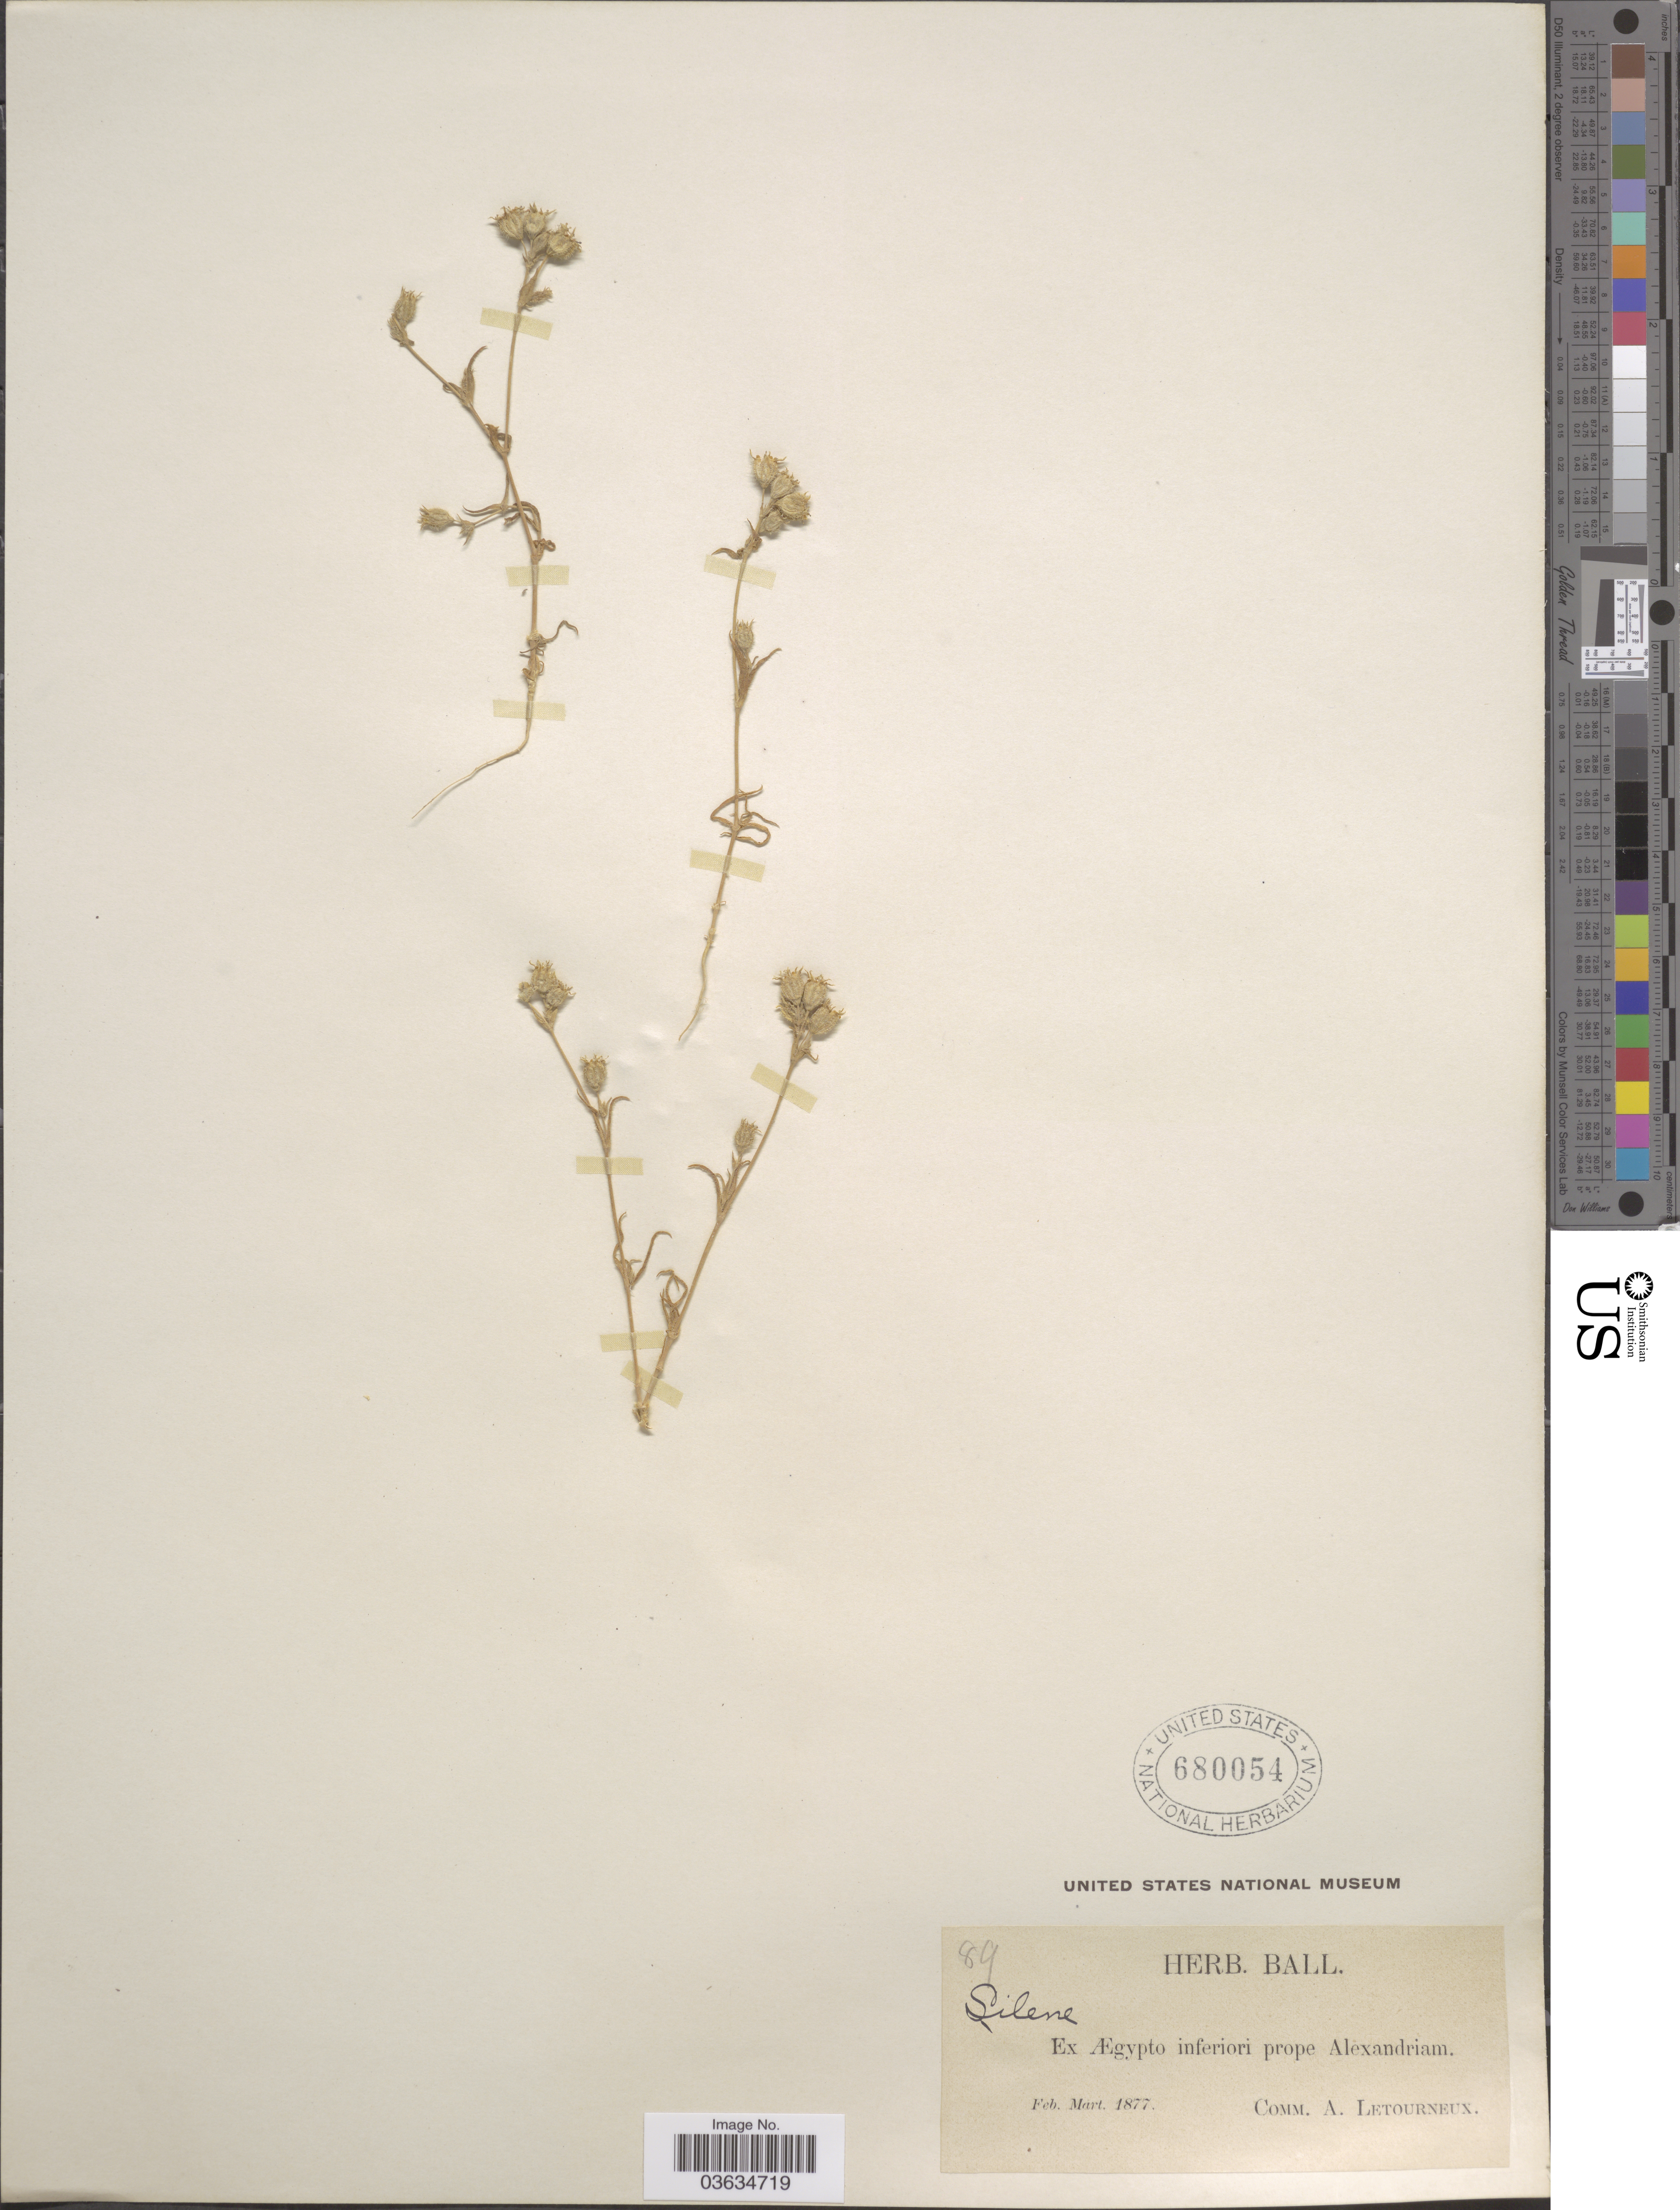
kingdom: Plantae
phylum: Tracheophyta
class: Magnoliopsida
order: Caryophyllales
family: Caryophyllaceae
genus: Silene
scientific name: Silene sp.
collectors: ex herb. Ball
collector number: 89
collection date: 1877-02/1877-03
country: Egypt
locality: Ex Ægypto inferiori prope Alexandriam.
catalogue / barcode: US 680054